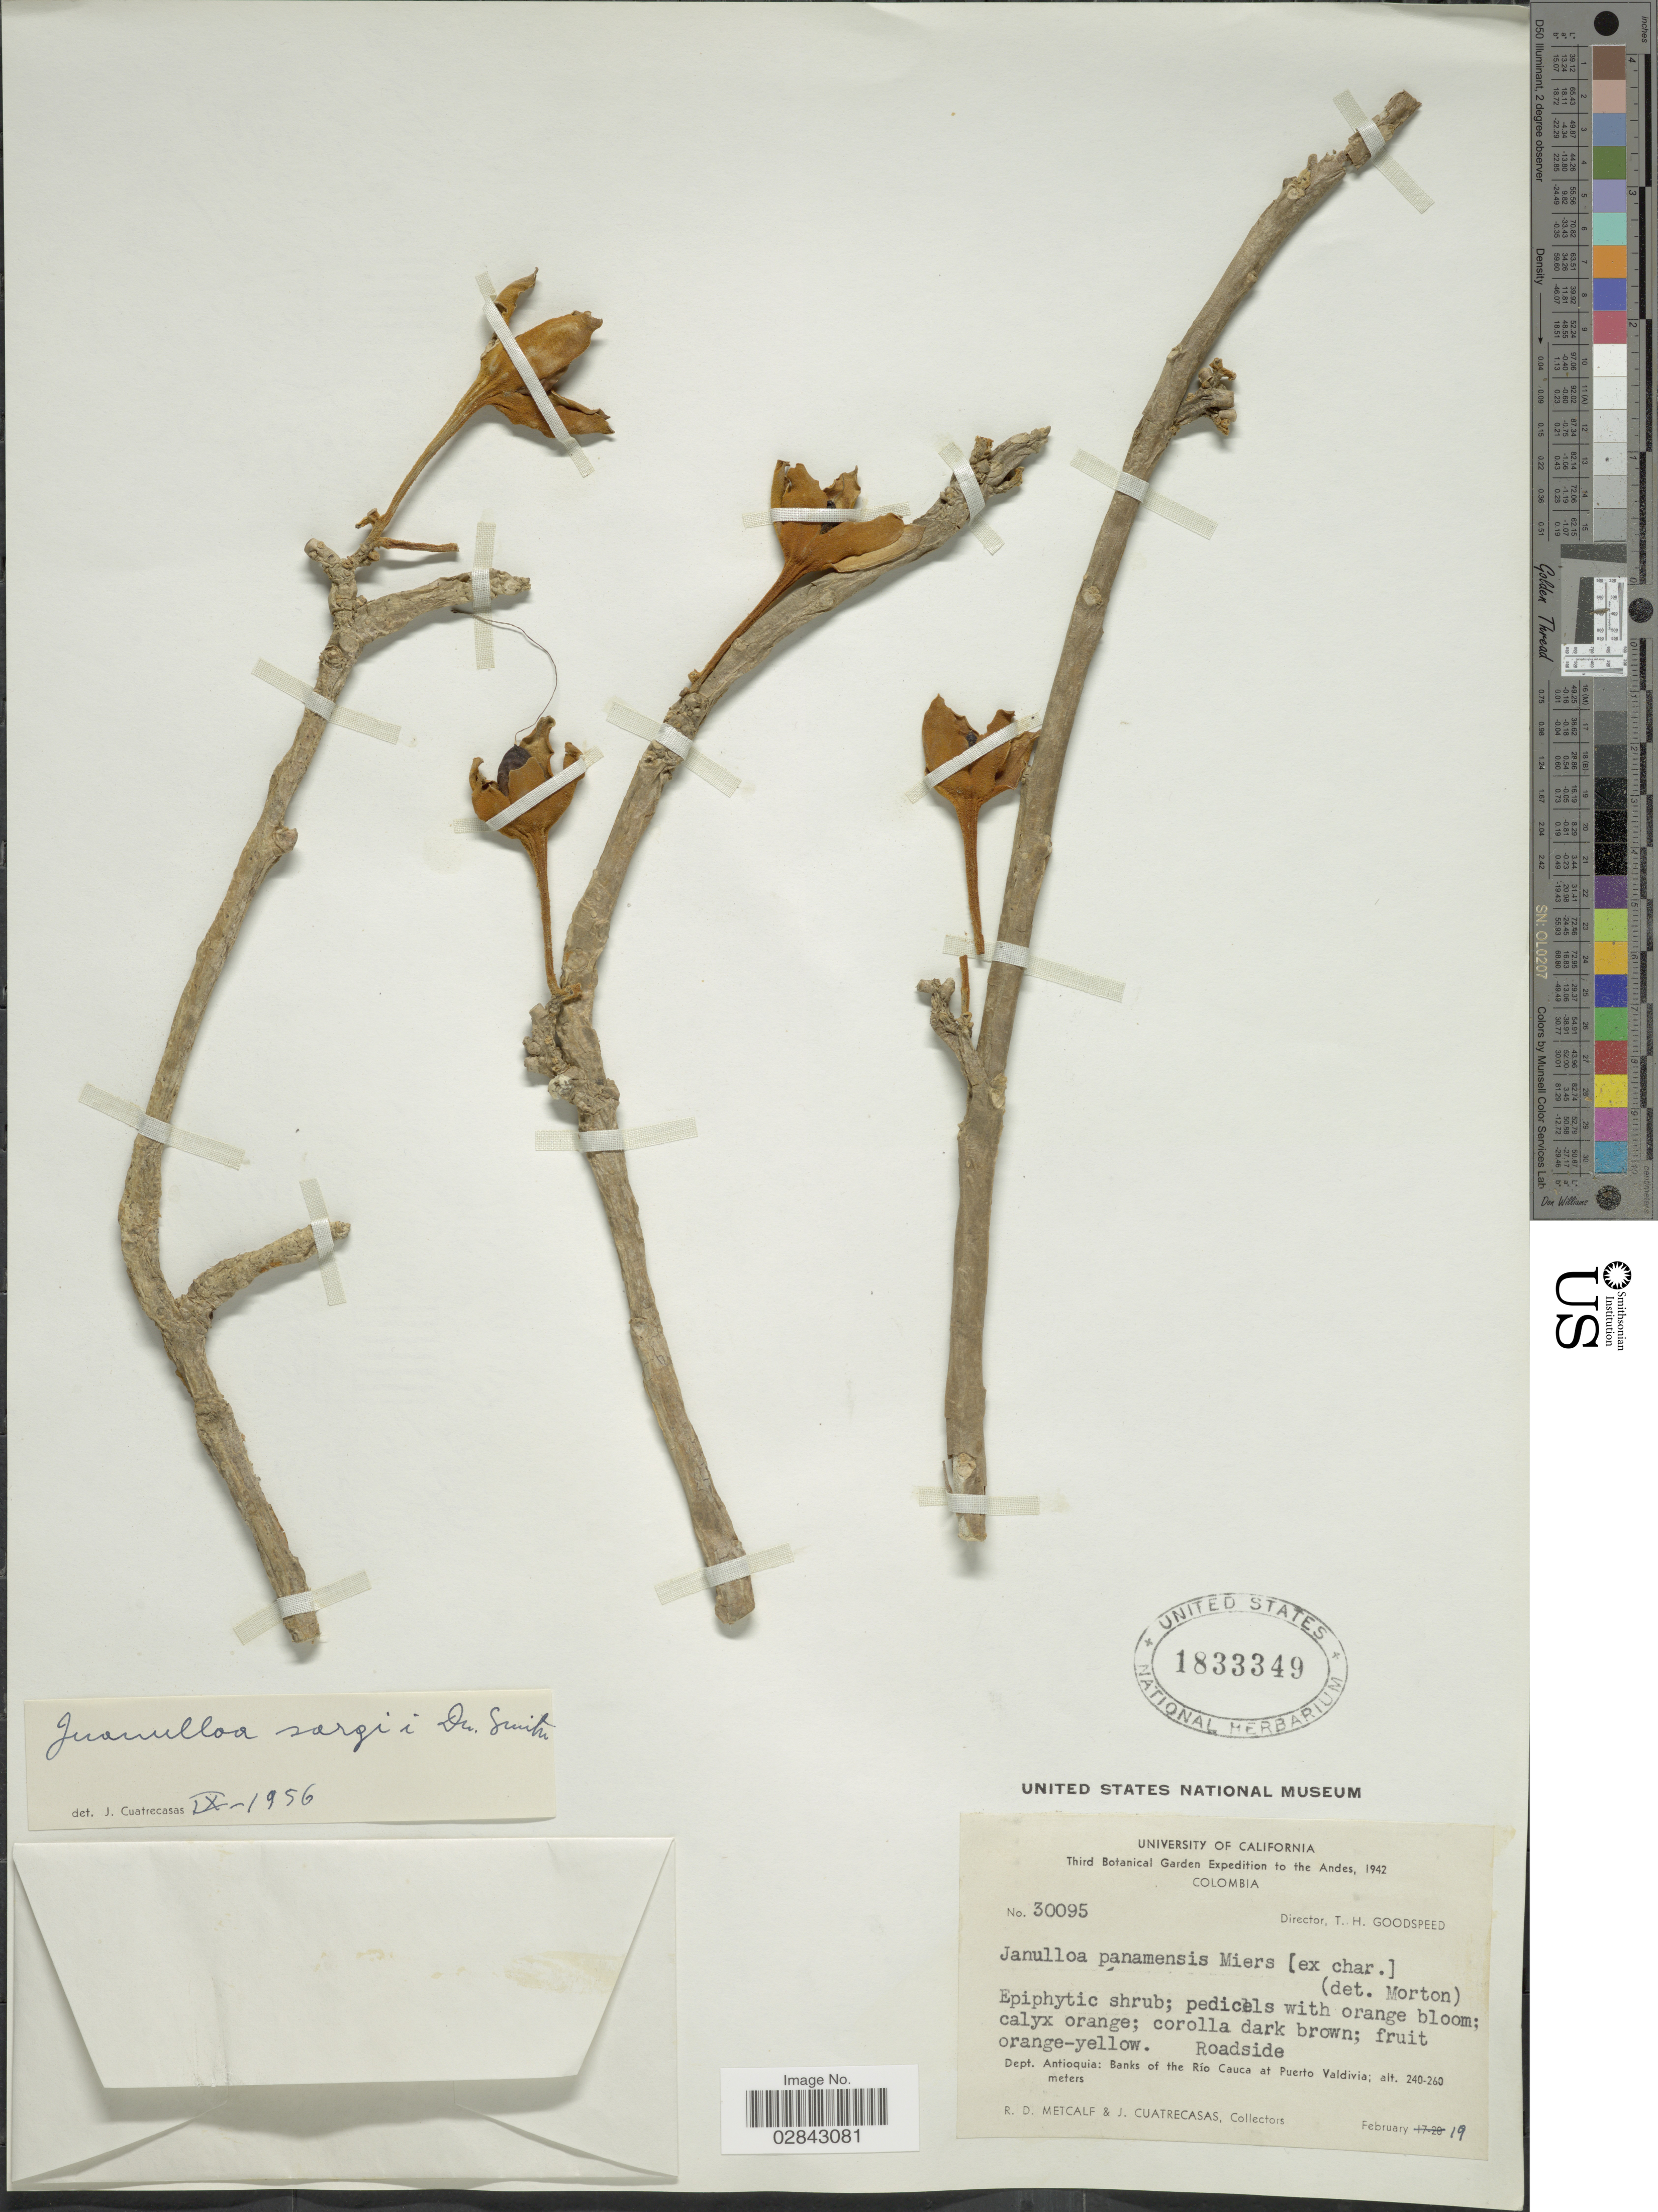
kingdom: Plantae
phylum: Tracheophyta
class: Magnoliopsida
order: Solanales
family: Solanaceae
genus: Juanulloa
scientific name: Juanulloa mexicana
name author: Miers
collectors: R. D. Metcalf & J. Cuatrecasas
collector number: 30095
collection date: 1942-02-19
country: Colombia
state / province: Antioquia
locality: Andes, Dept. Antioquia: Banks of the Río Cauca at Puerto Valdivia.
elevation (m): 240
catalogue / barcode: US 1833349